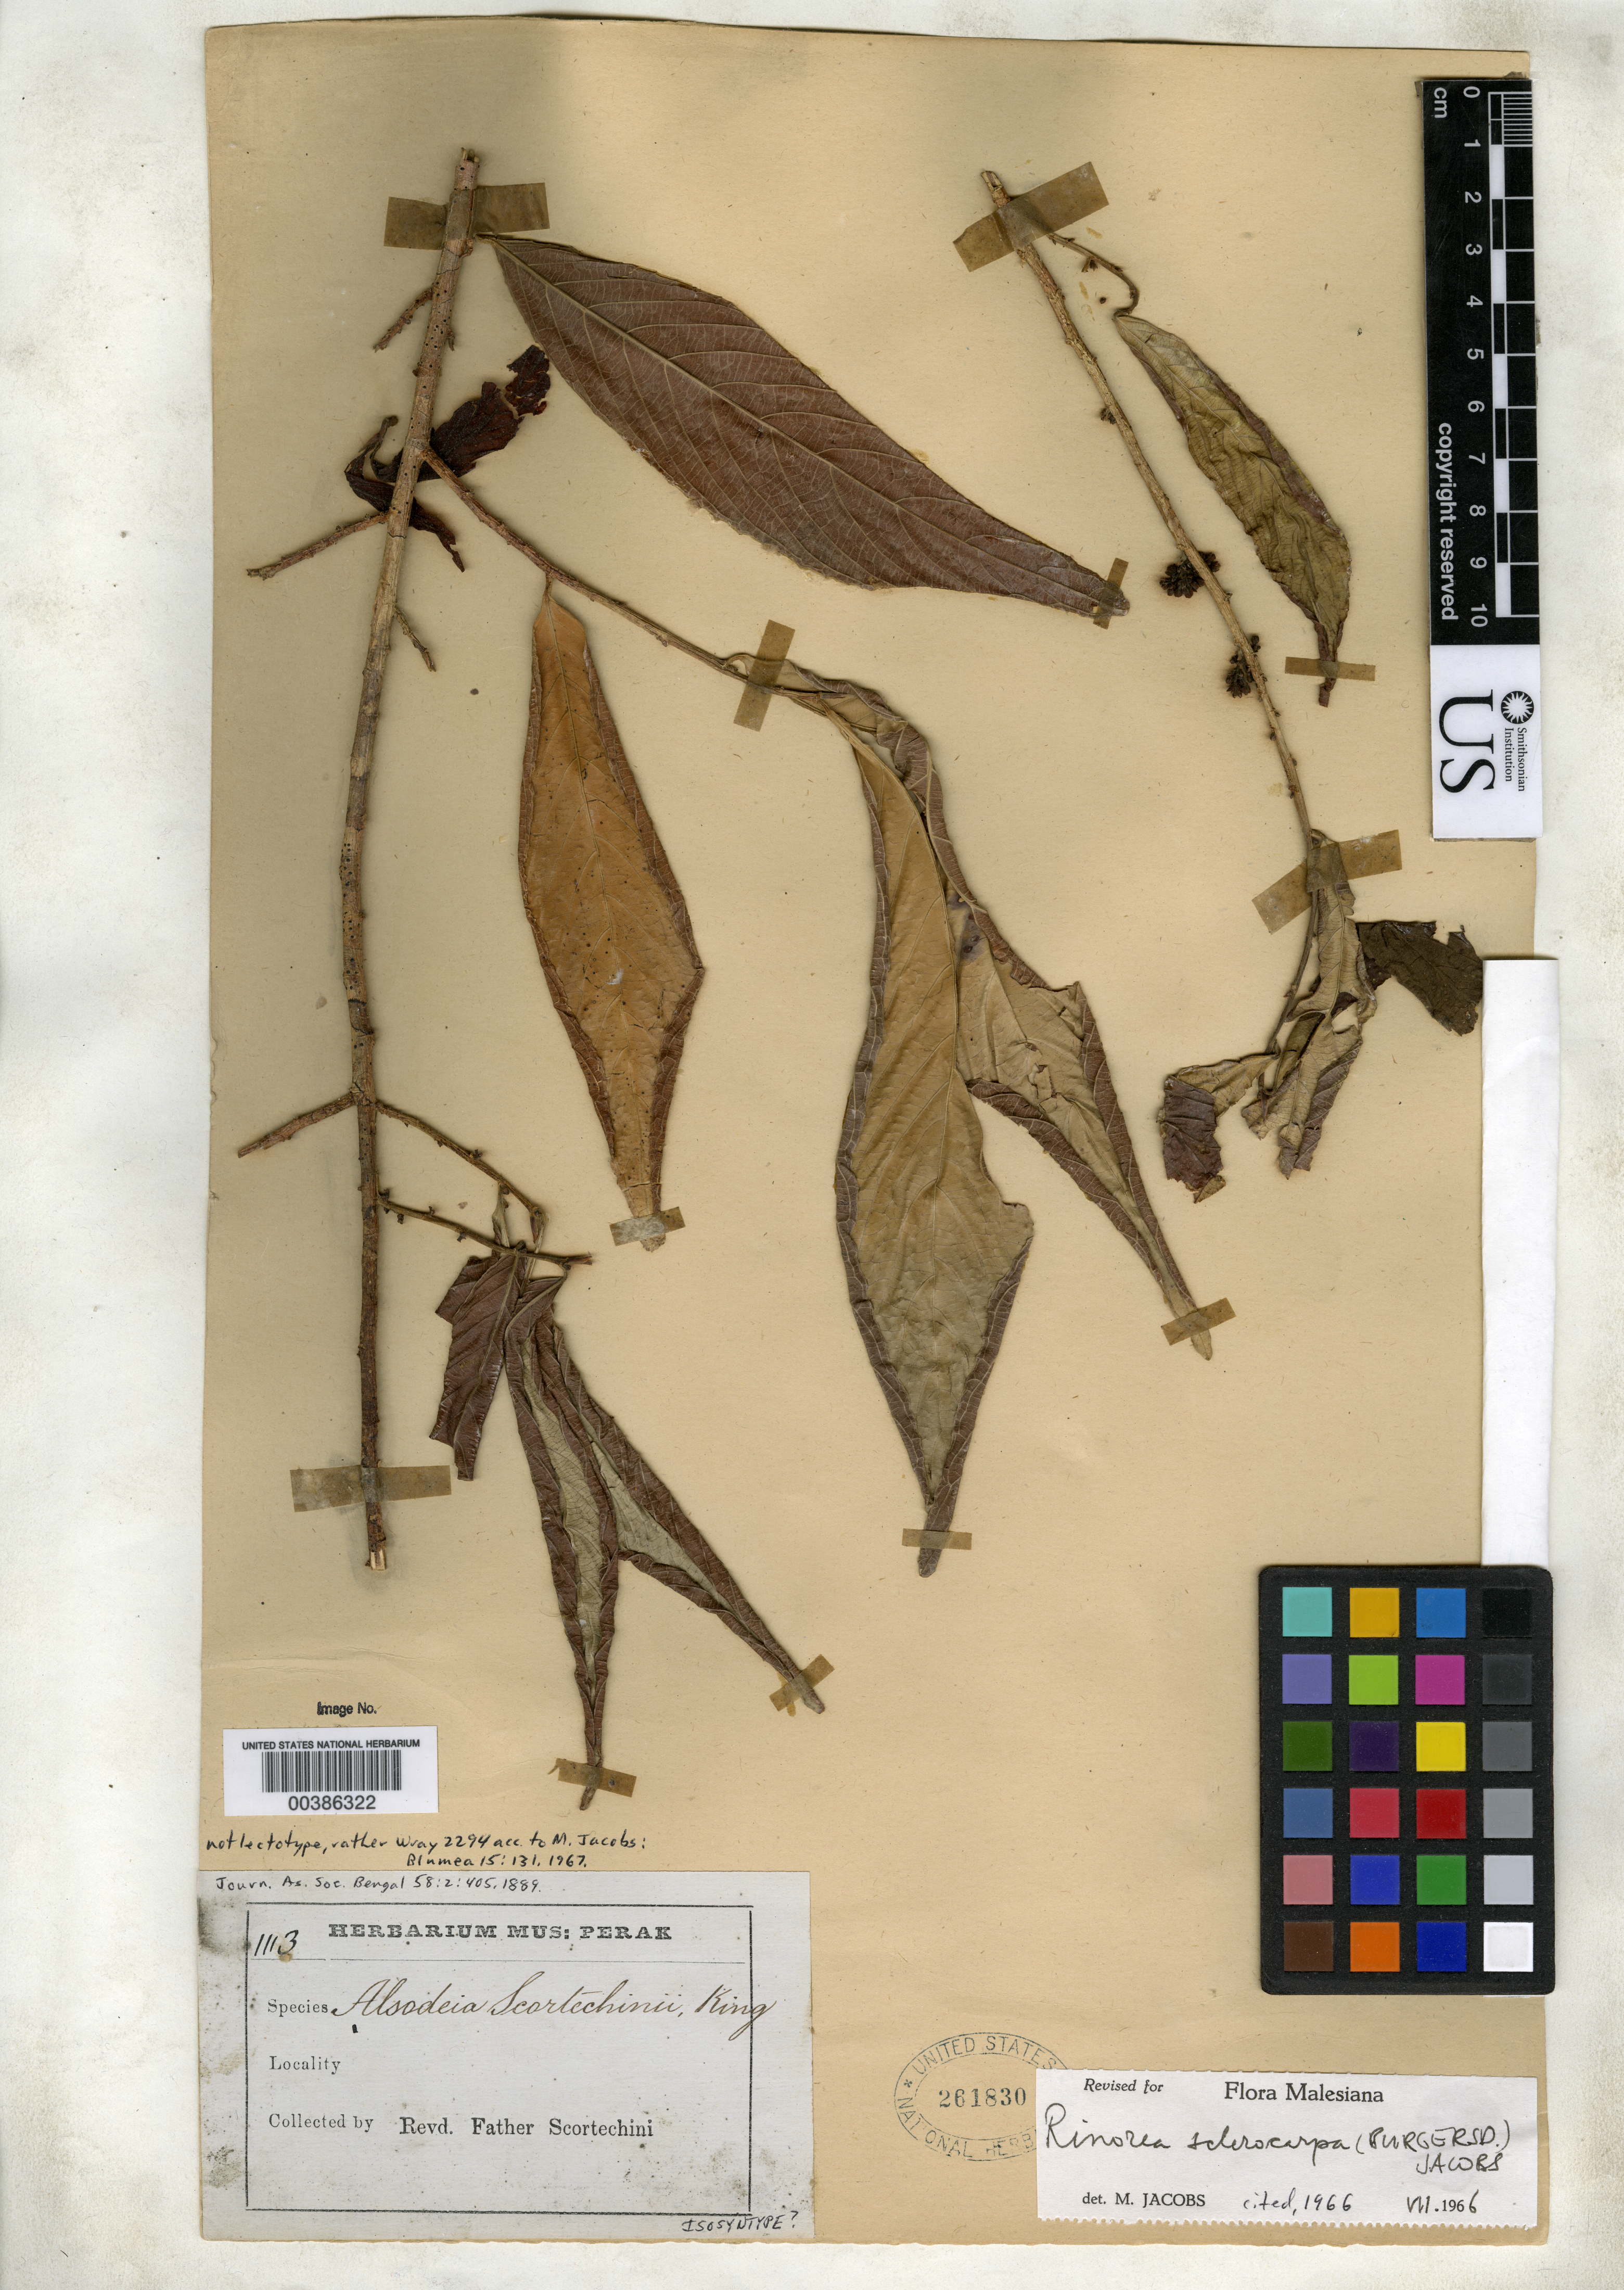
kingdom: Plantae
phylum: Tracheophyta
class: Magnoliopsida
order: Malpighiales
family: Violaceae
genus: Alsodeia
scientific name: Alsodeia scortechinii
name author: King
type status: Isosyntype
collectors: Fr. Scortechini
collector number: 1113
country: Malaysia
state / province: Perak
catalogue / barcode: US 261830